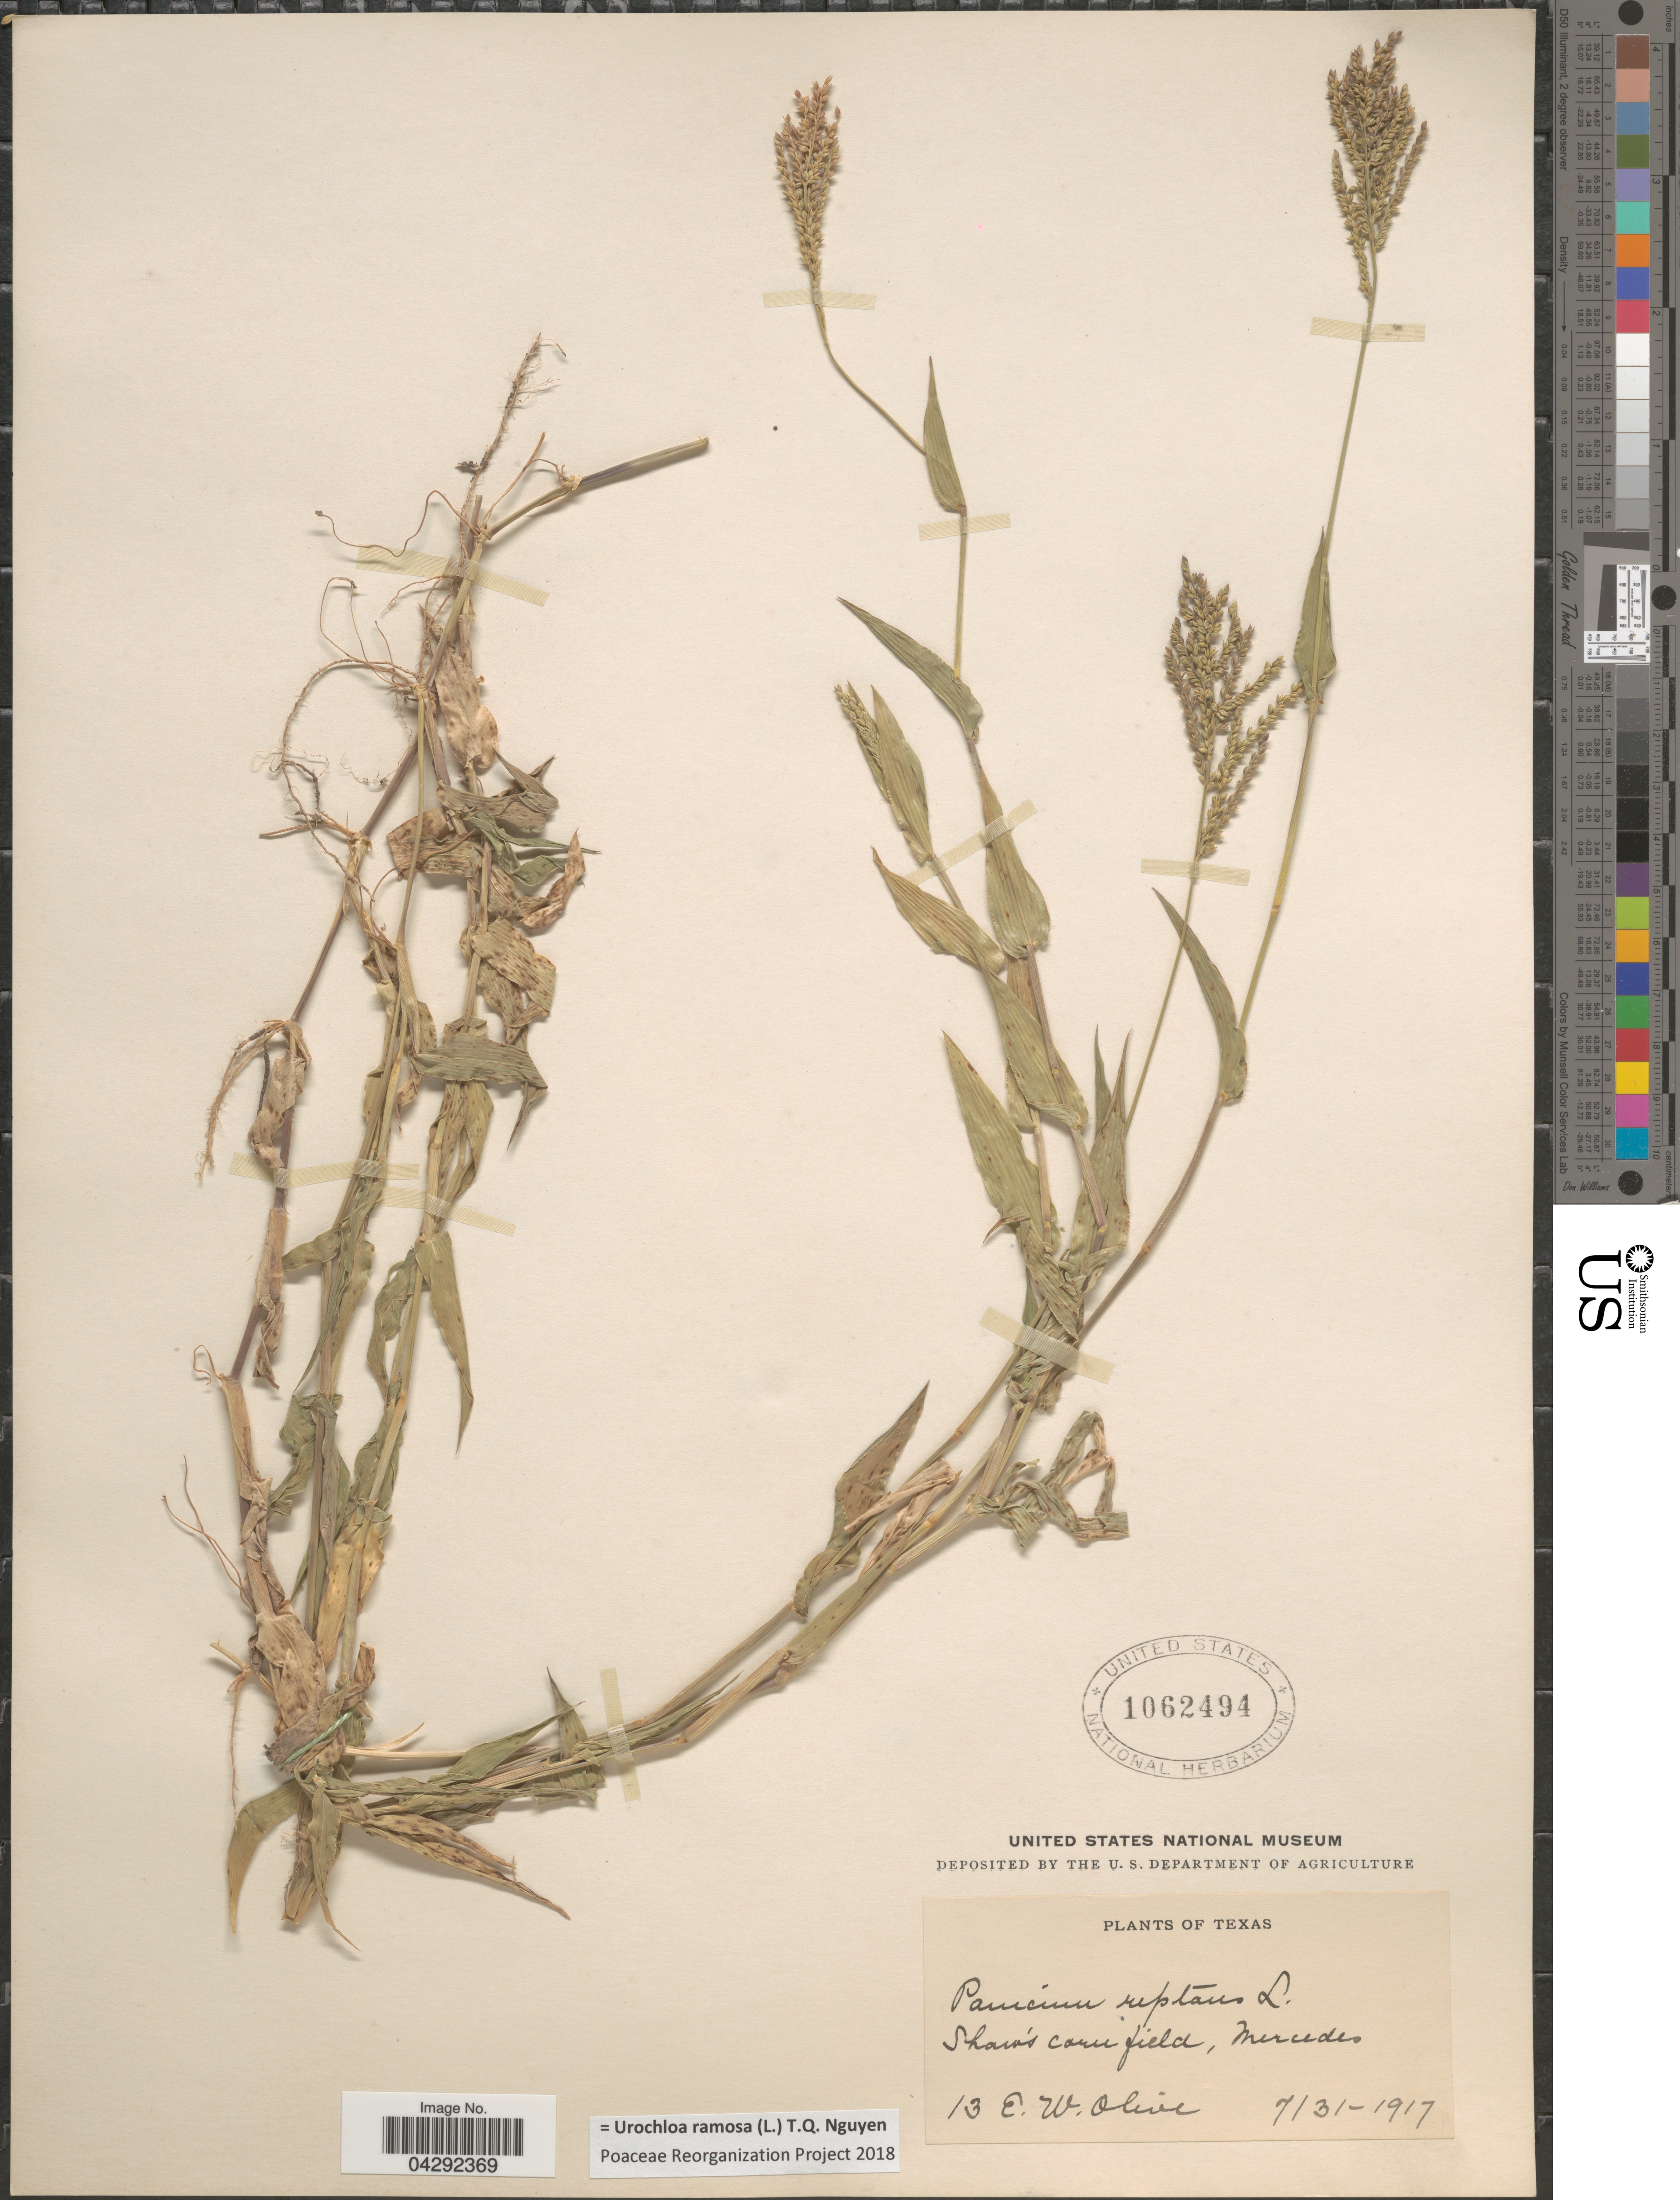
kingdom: Plantae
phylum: Tracheophyta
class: Liliopsida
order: Poales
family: Poaceae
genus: Urochloa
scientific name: Urochloa ramosa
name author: T.Q. Nguyen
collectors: E. Olive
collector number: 13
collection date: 1917-07-31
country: United States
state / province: Texas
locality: Shaw's corn field, Mercedes.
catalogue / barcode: US 1062494